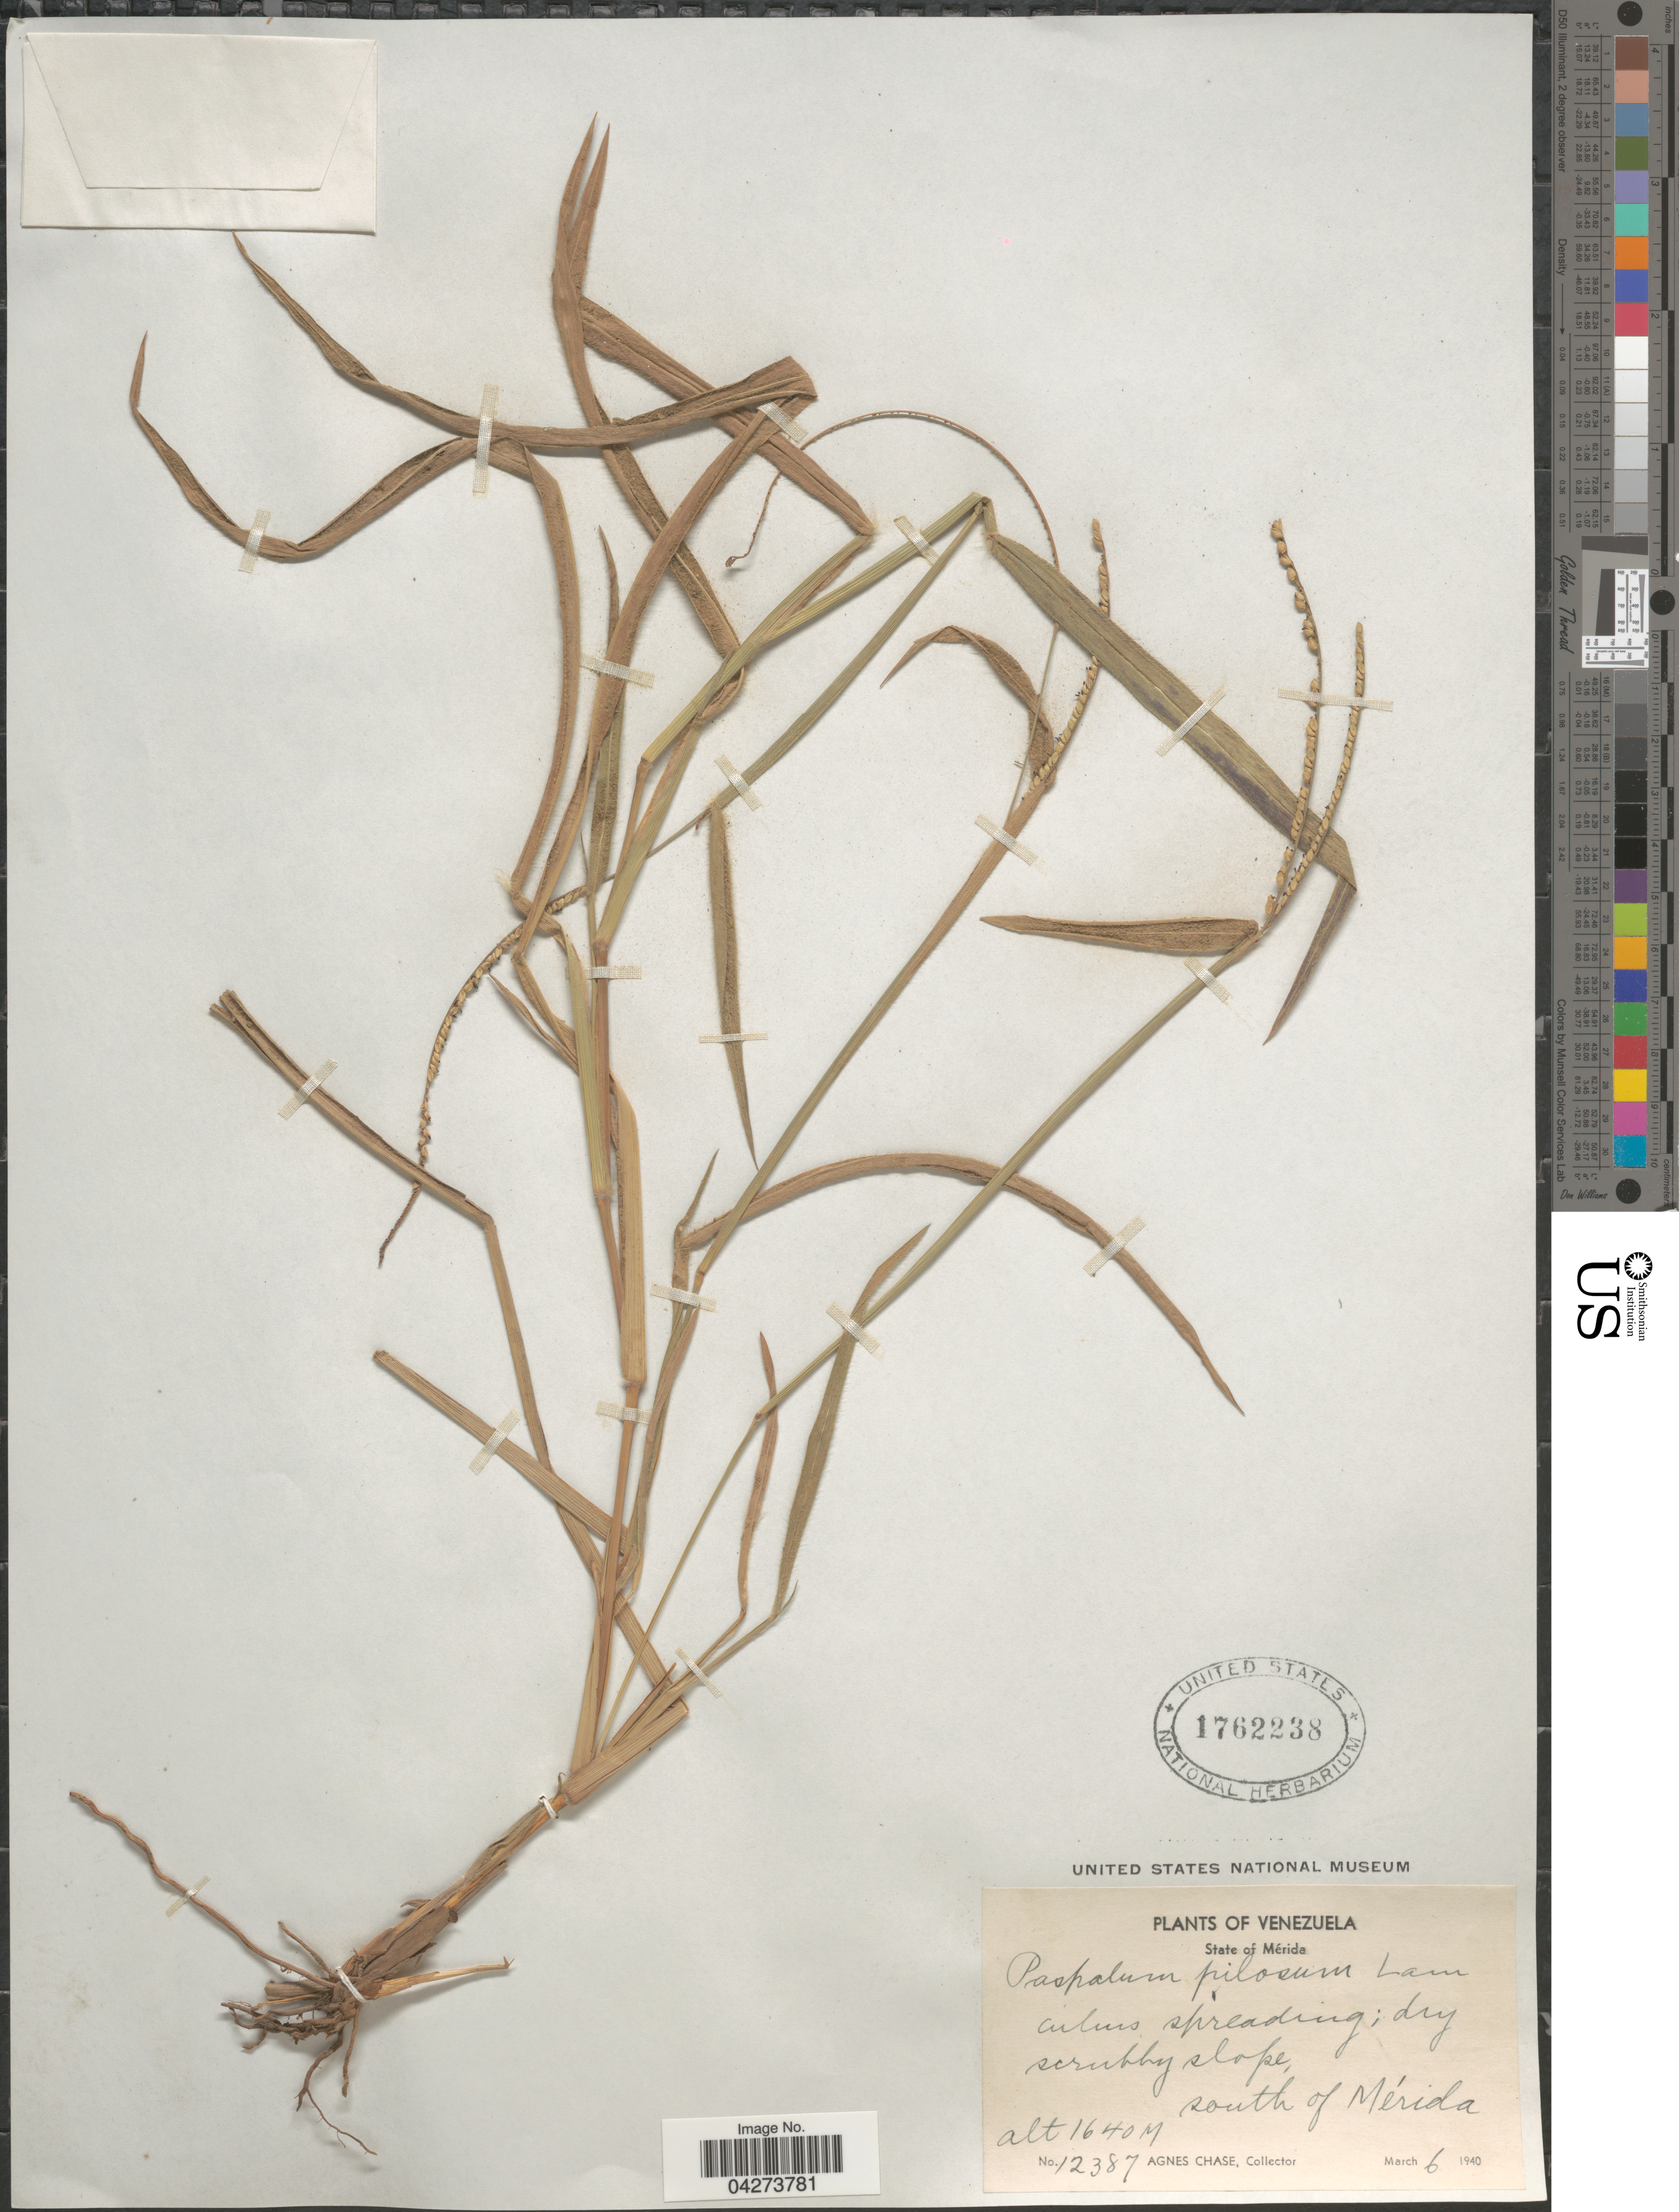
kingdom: Plantae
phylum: Tracheophyta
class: Liliopsida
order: Poales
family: Poaceae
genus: Paspalum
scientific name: Paspalum pilosum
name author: Lam.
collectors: A. Chase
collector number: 12387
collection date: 1940-03-06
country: Venezuela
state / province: Merida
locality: South of Mérida.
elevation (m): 1640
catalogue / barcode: US 1762238